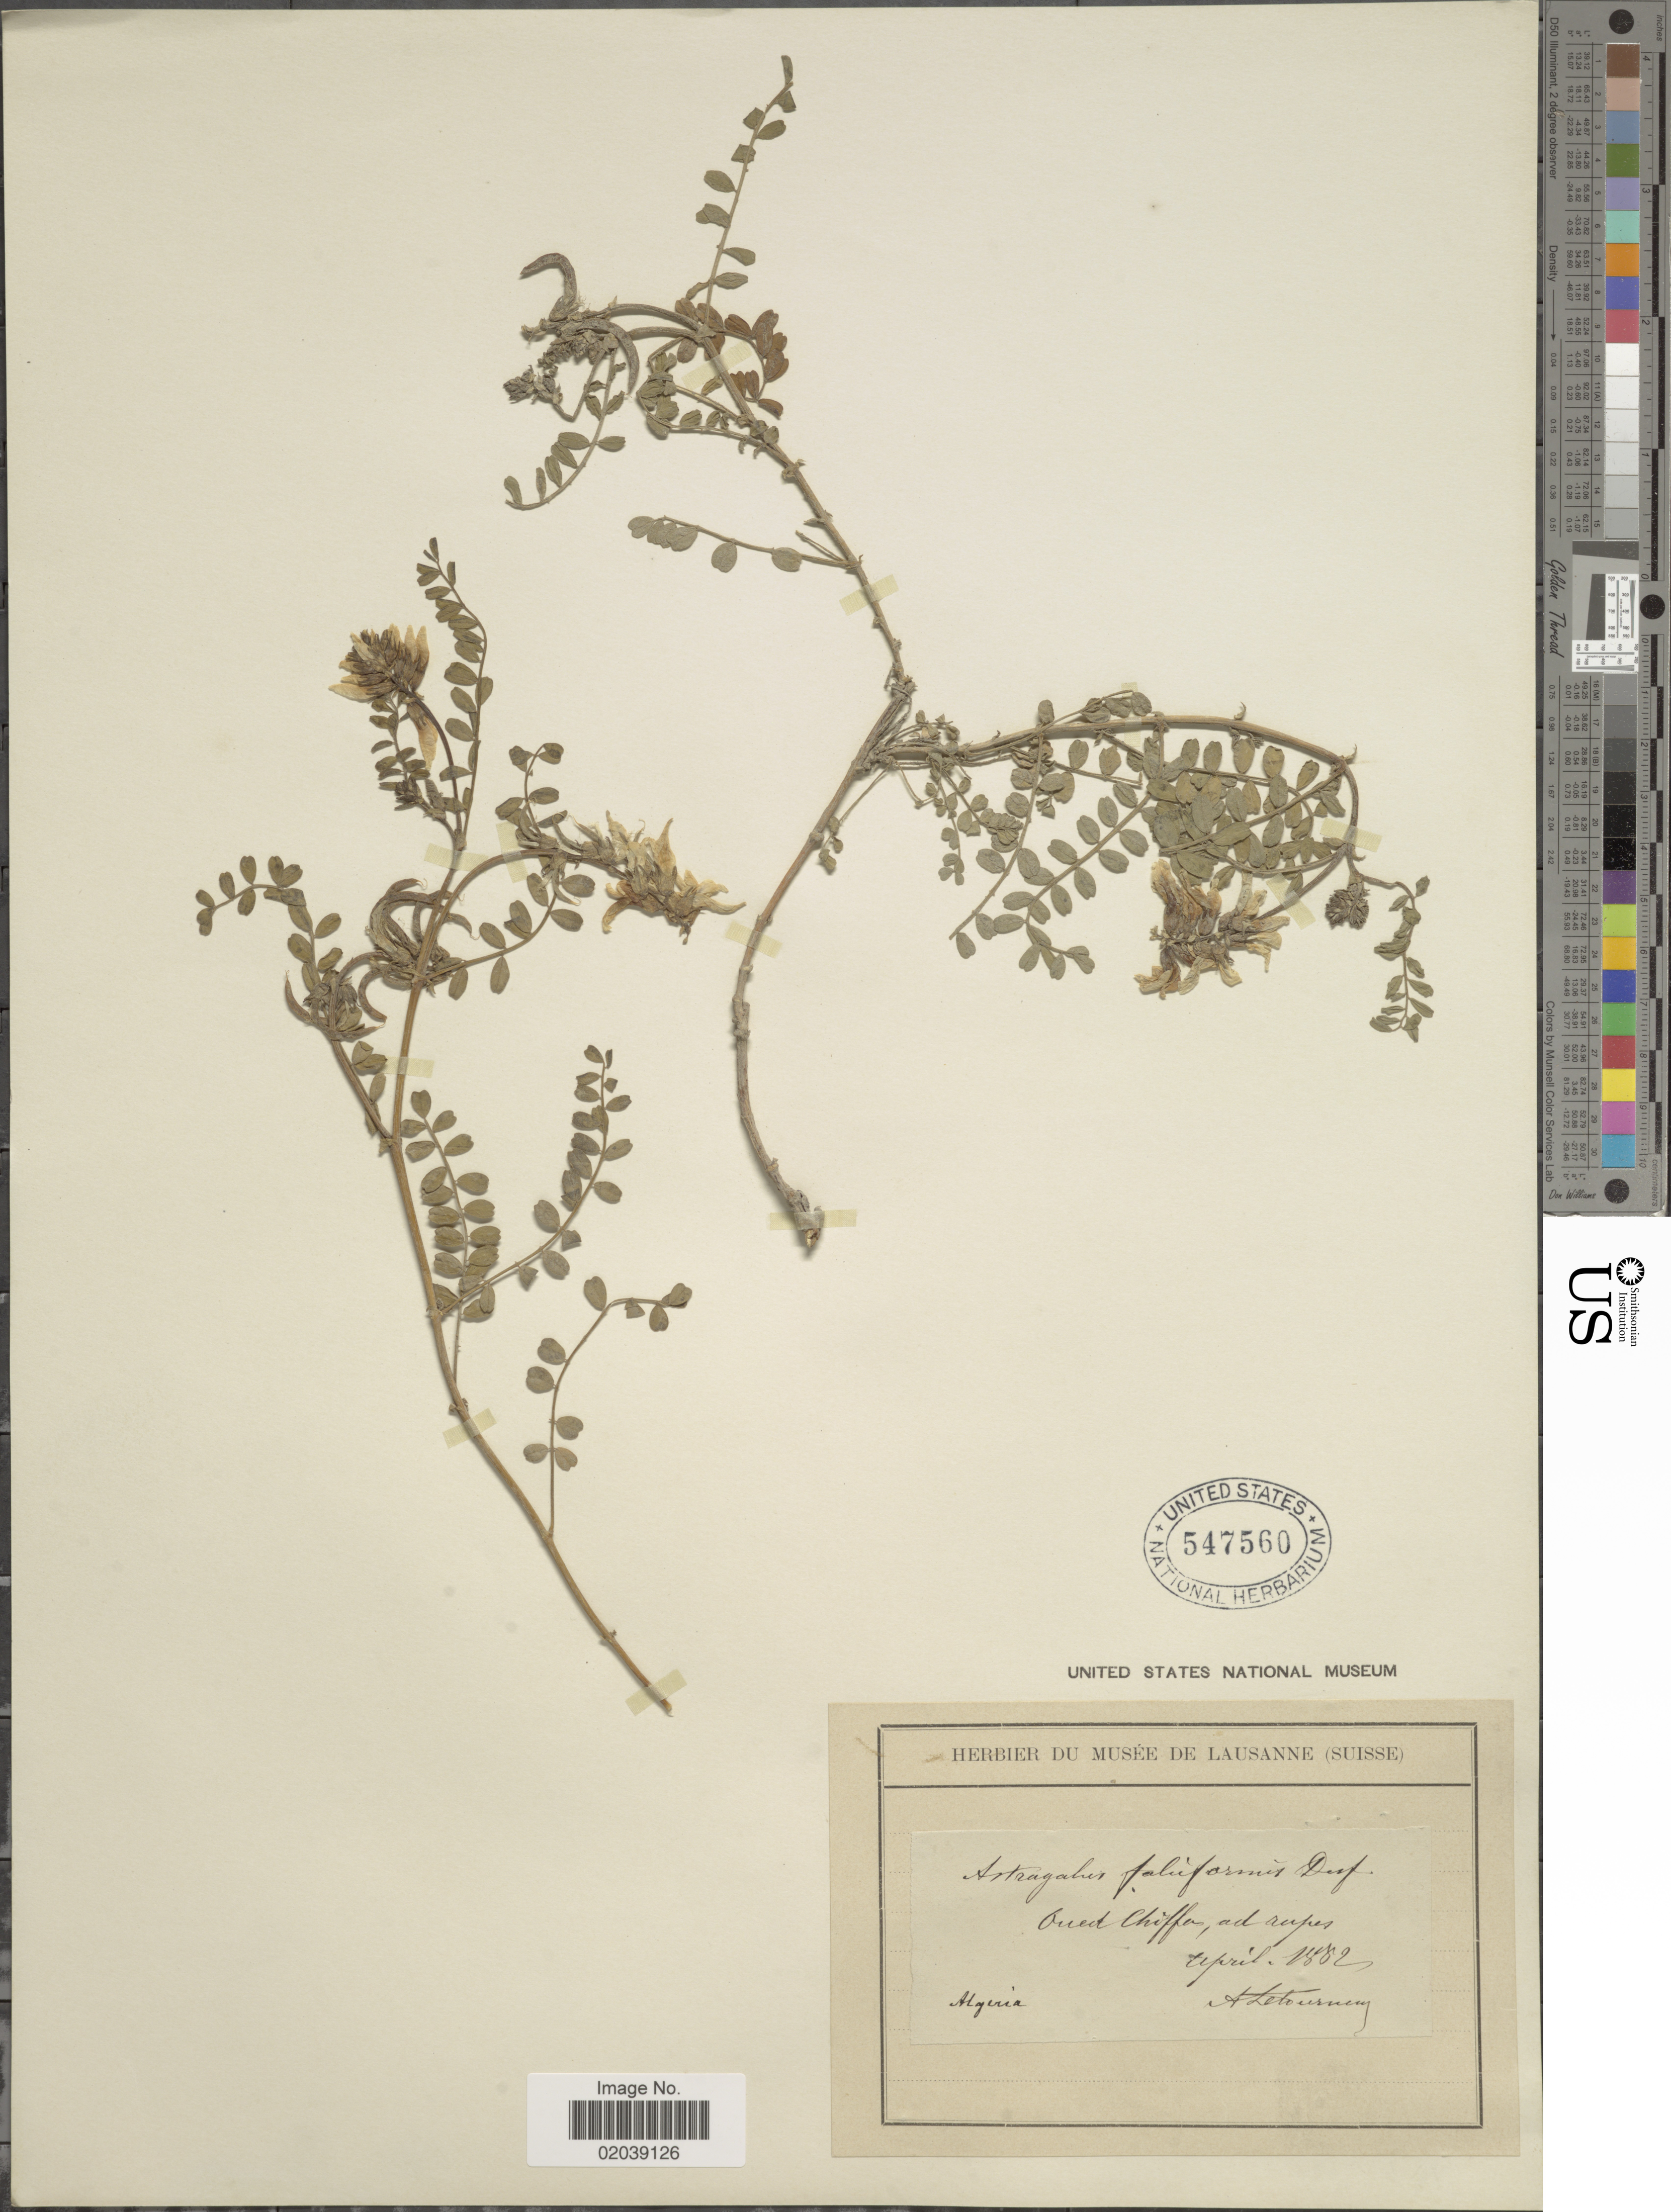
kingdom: Plantae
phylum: Tracheophyta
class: Magnoliopsida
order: Fabales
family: Fabaceae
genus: Astragalus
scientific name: Astragalus falciformis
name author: Desf.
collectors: A. Letourneux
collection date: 1882-04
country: Algeria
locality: Oued Chiffa, ad rupes.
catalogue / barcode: US 547560